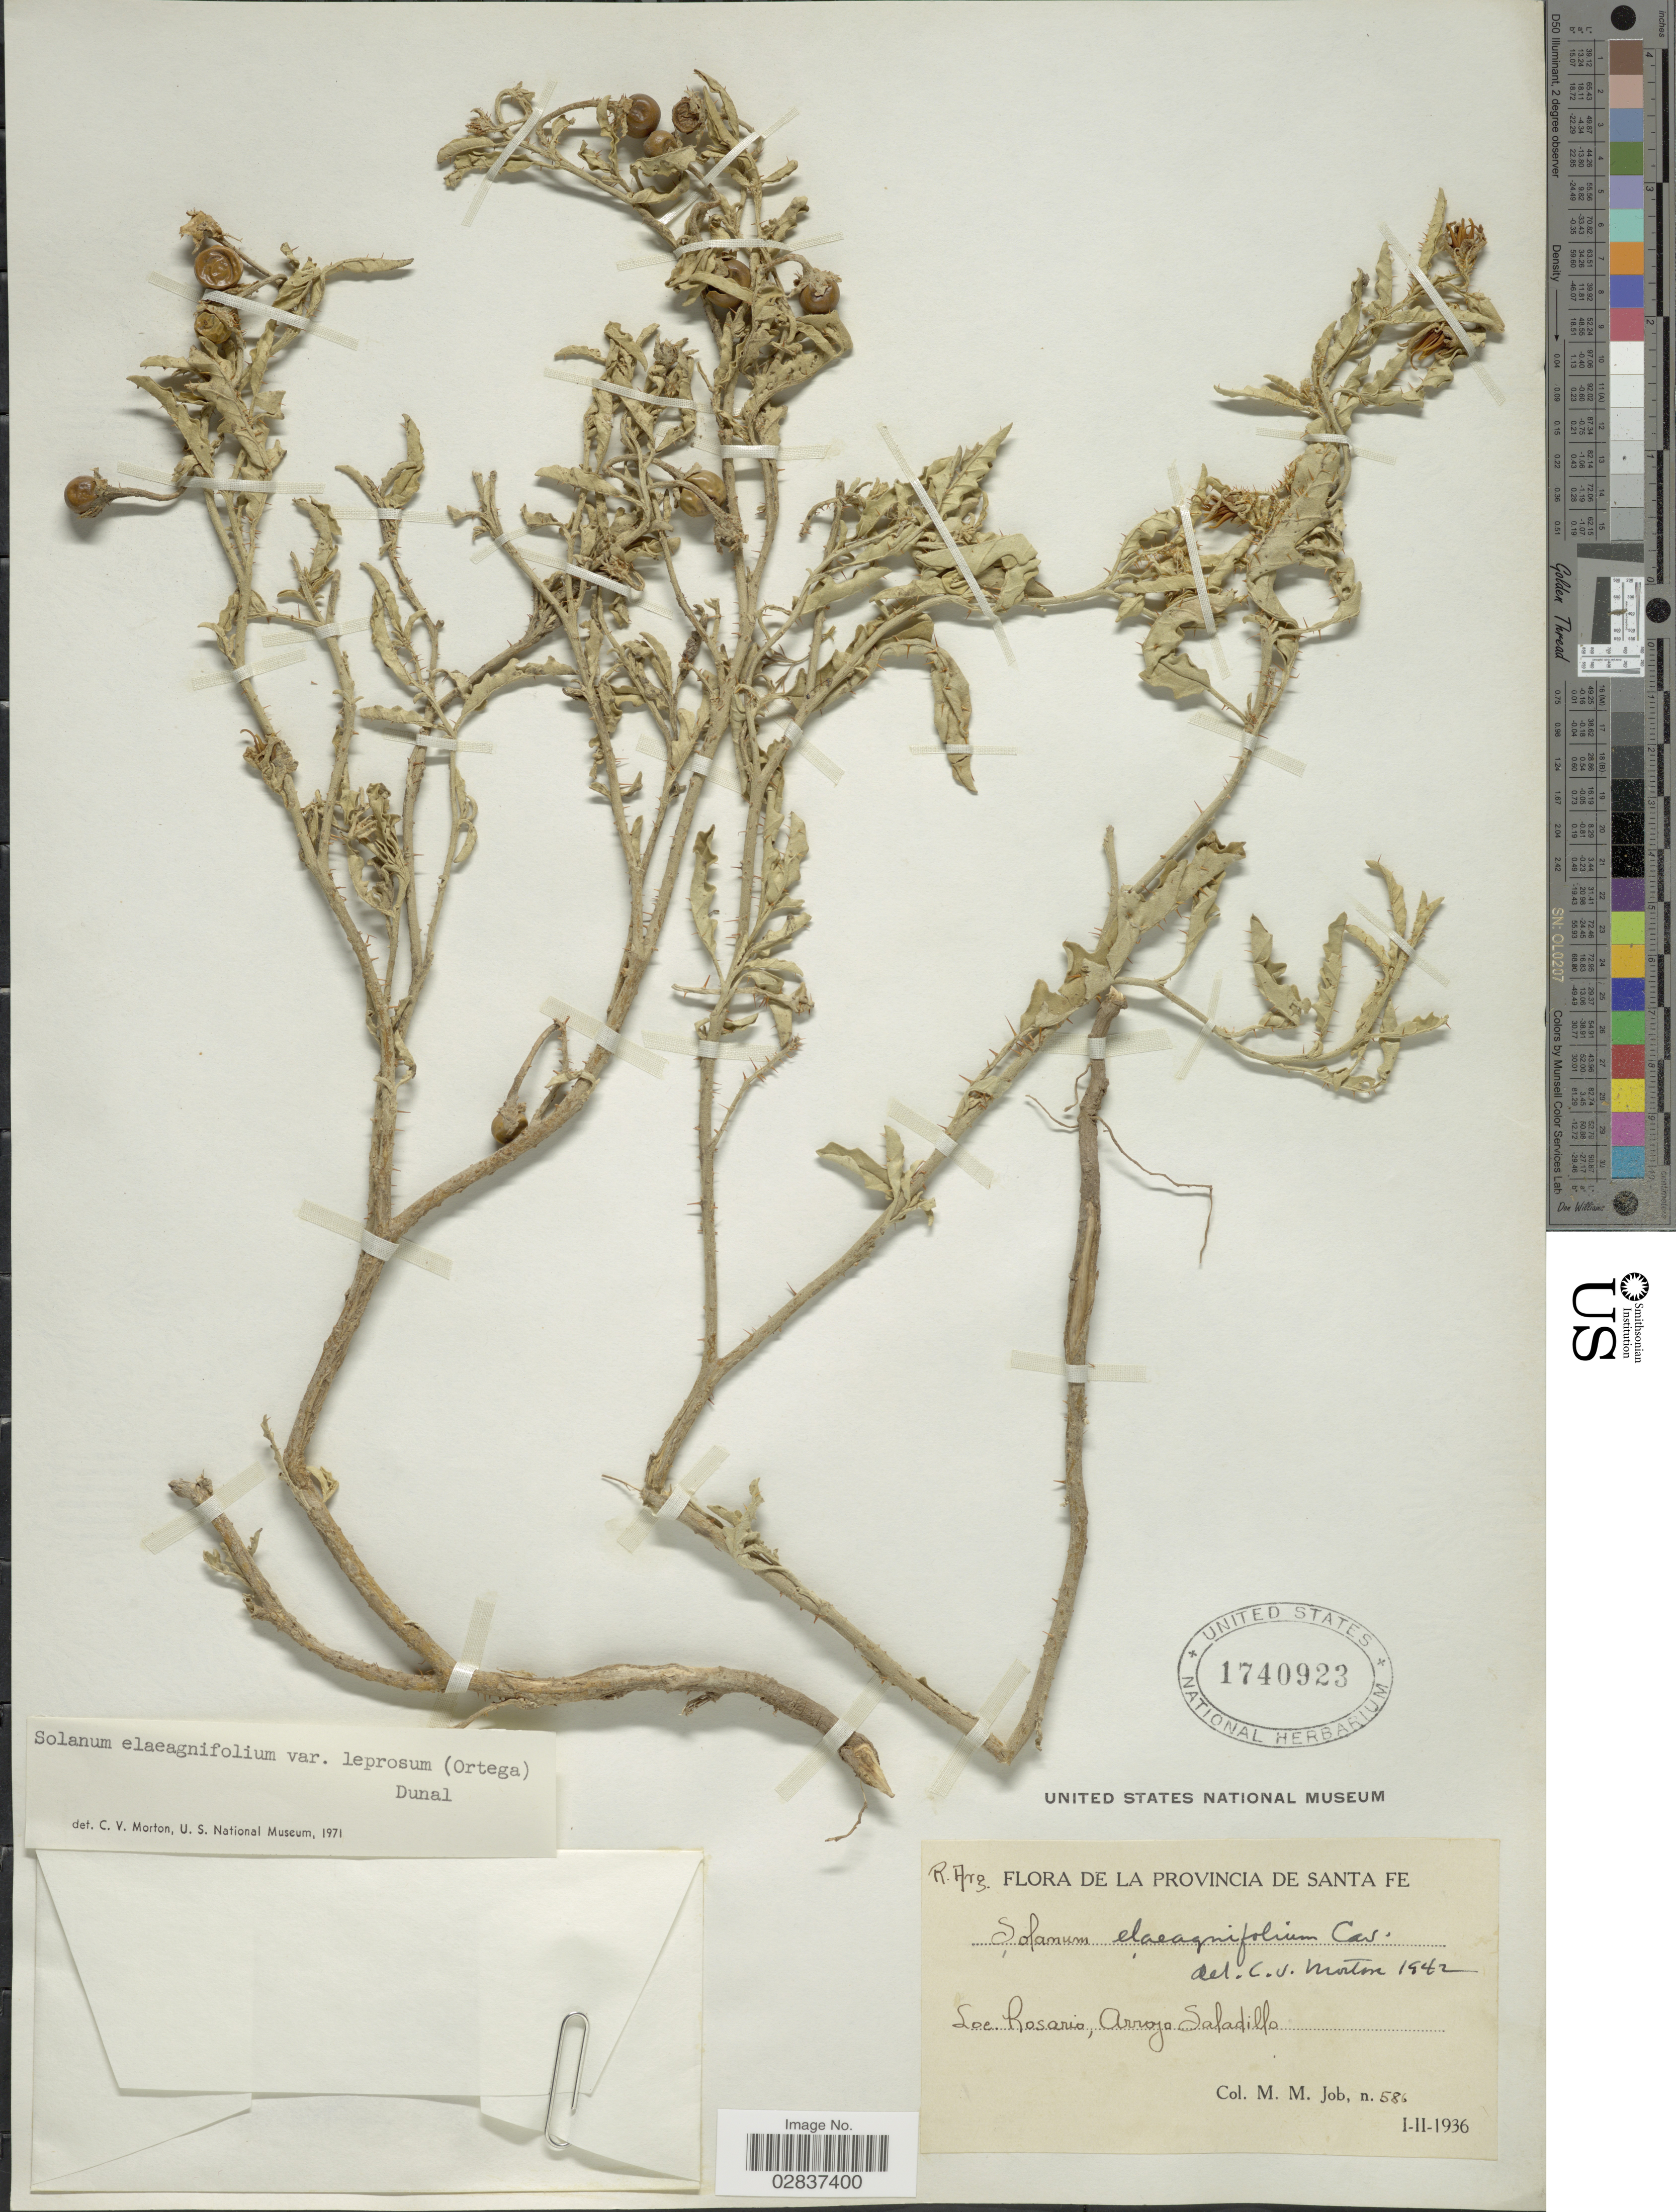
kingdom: Plantae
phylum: Tracheophyta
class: Magnoliopsida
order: Solanales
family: Solanaceae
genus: Solanum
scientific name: Solanum elaeagnifolium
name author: Cav.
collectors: M. Job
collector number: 58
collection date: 1936-02-01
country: Argentina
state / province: Santa Fe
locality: Rosario, Arroyo Saladillo.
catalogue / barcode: US 1740923